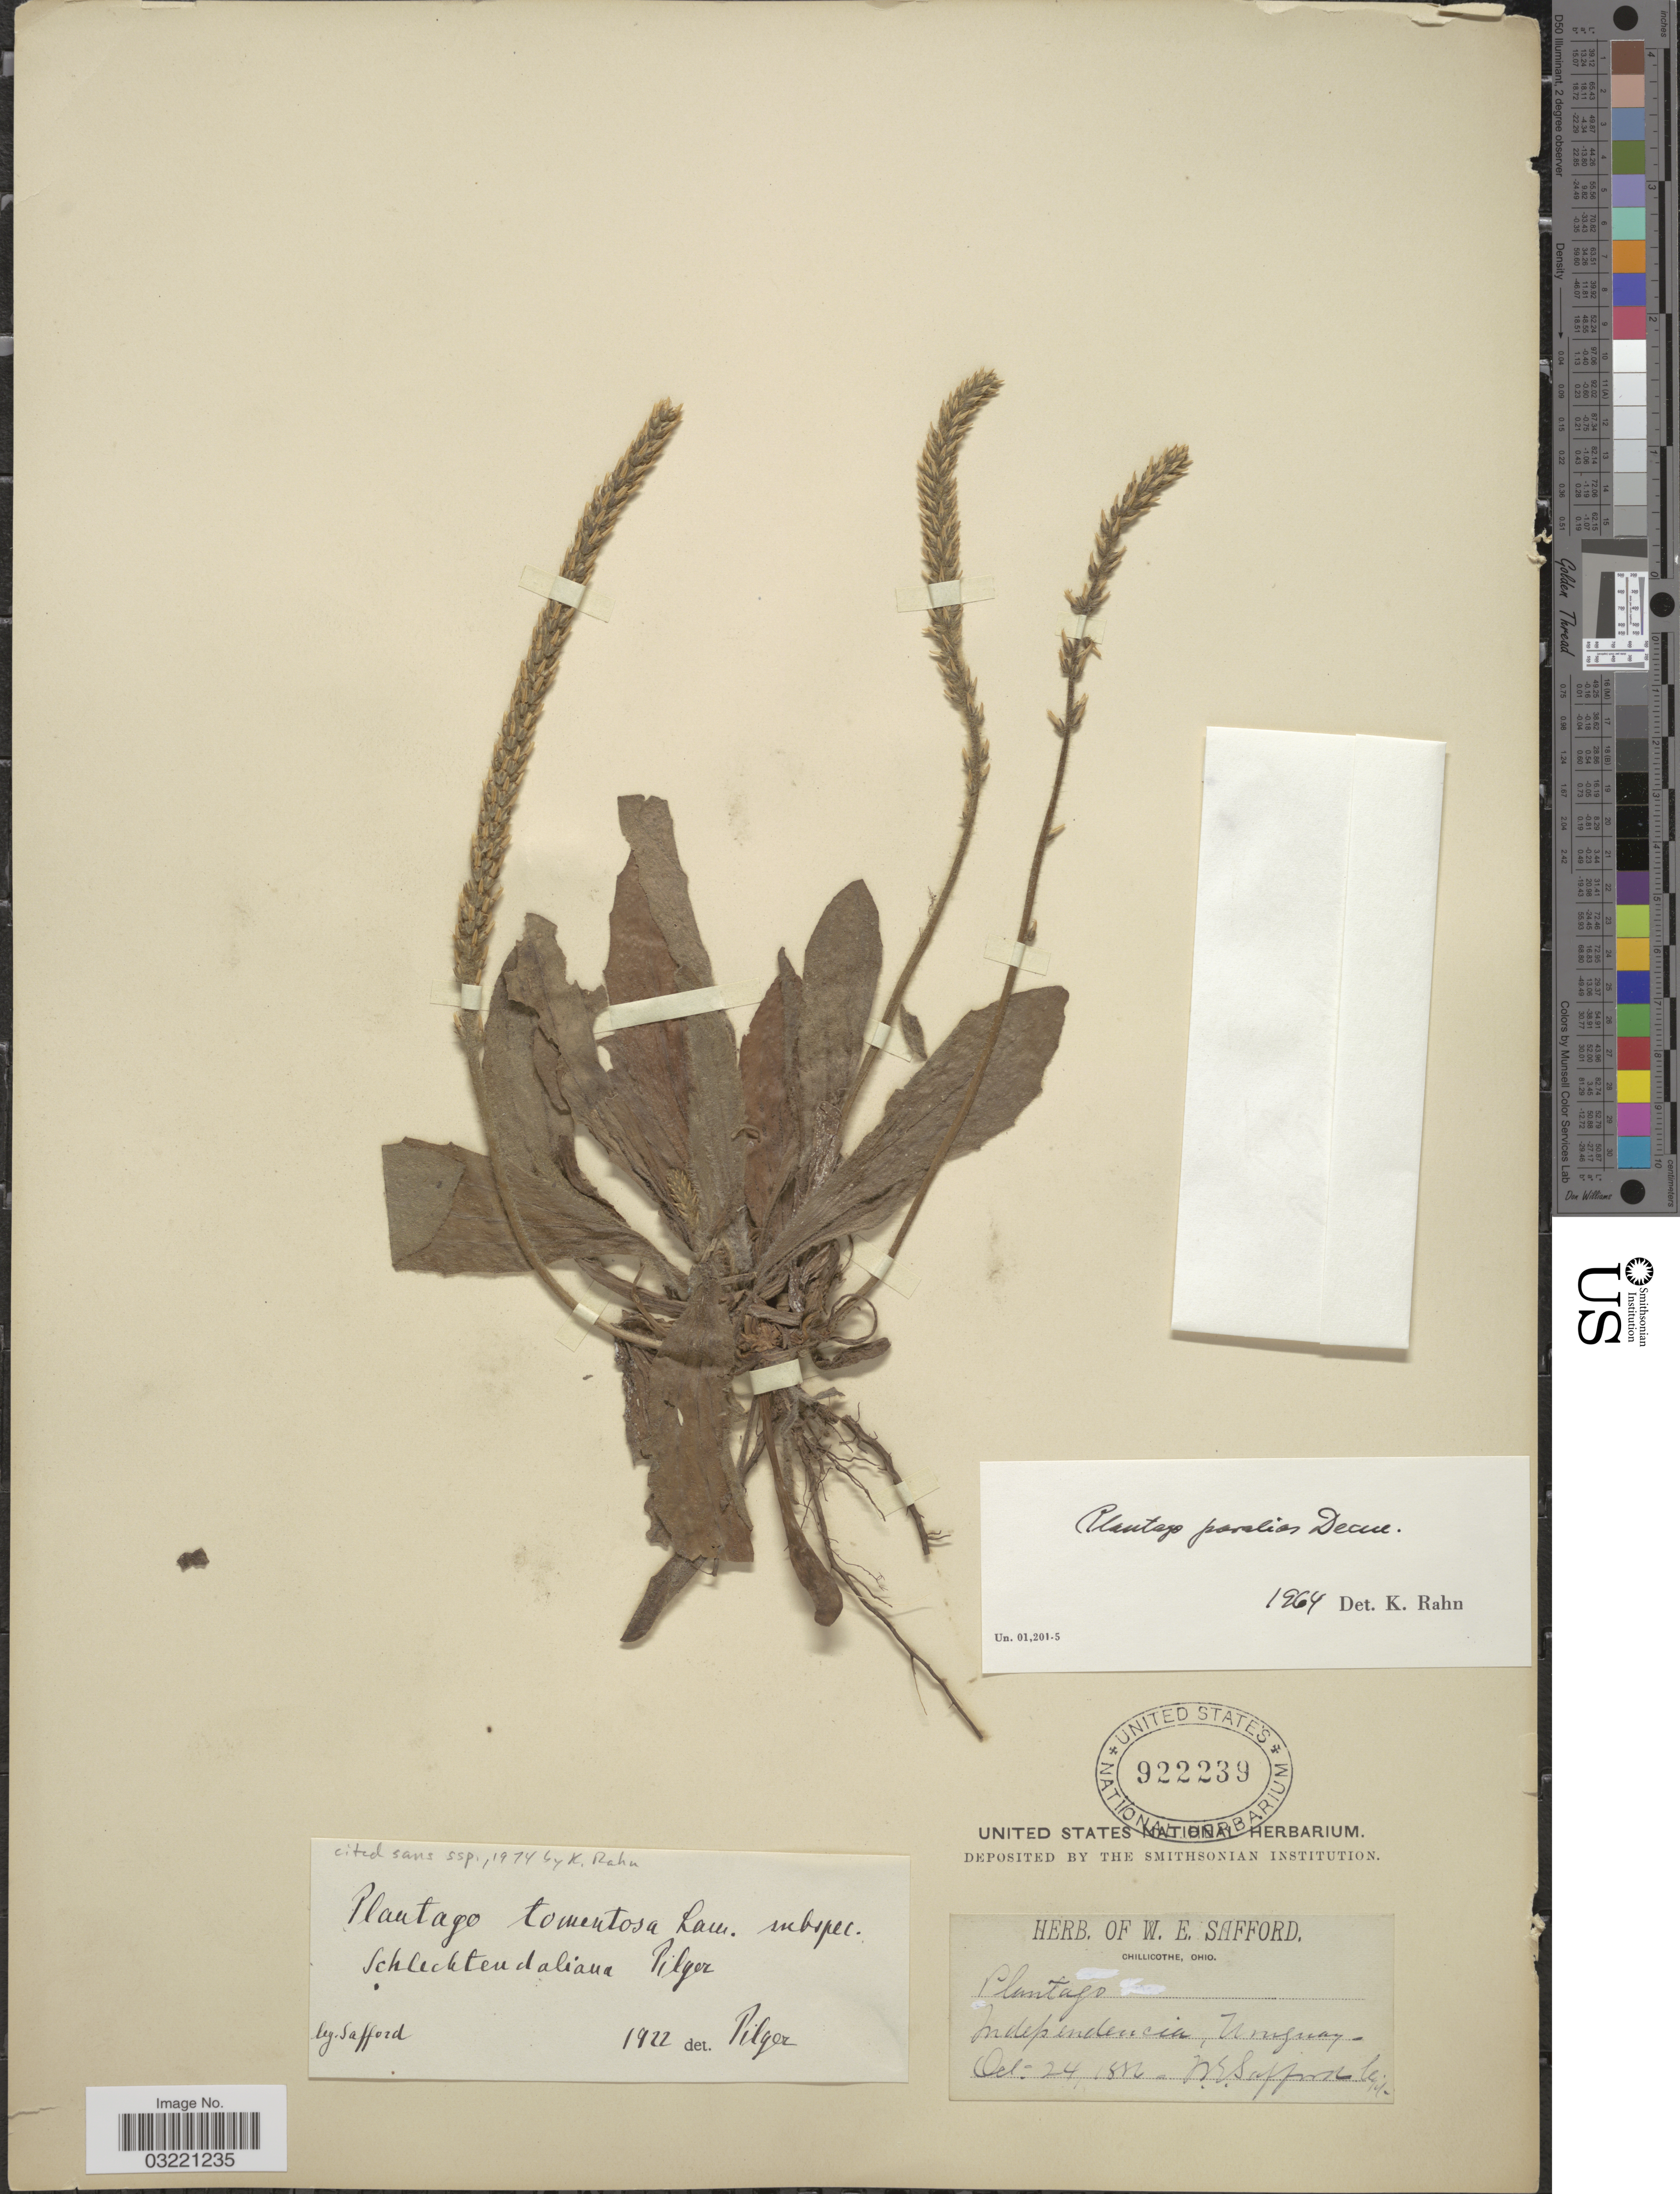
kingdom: Plantae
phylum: Tracheophyta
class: Magnoliopsida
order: Lamiales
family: Plantaginaceae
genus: Plantago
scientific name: Plantago tomentosa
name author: Lam.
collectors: W. E. Safford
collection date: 1886-10-24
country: Uruguay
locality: Independencia.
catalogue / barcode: US 922239